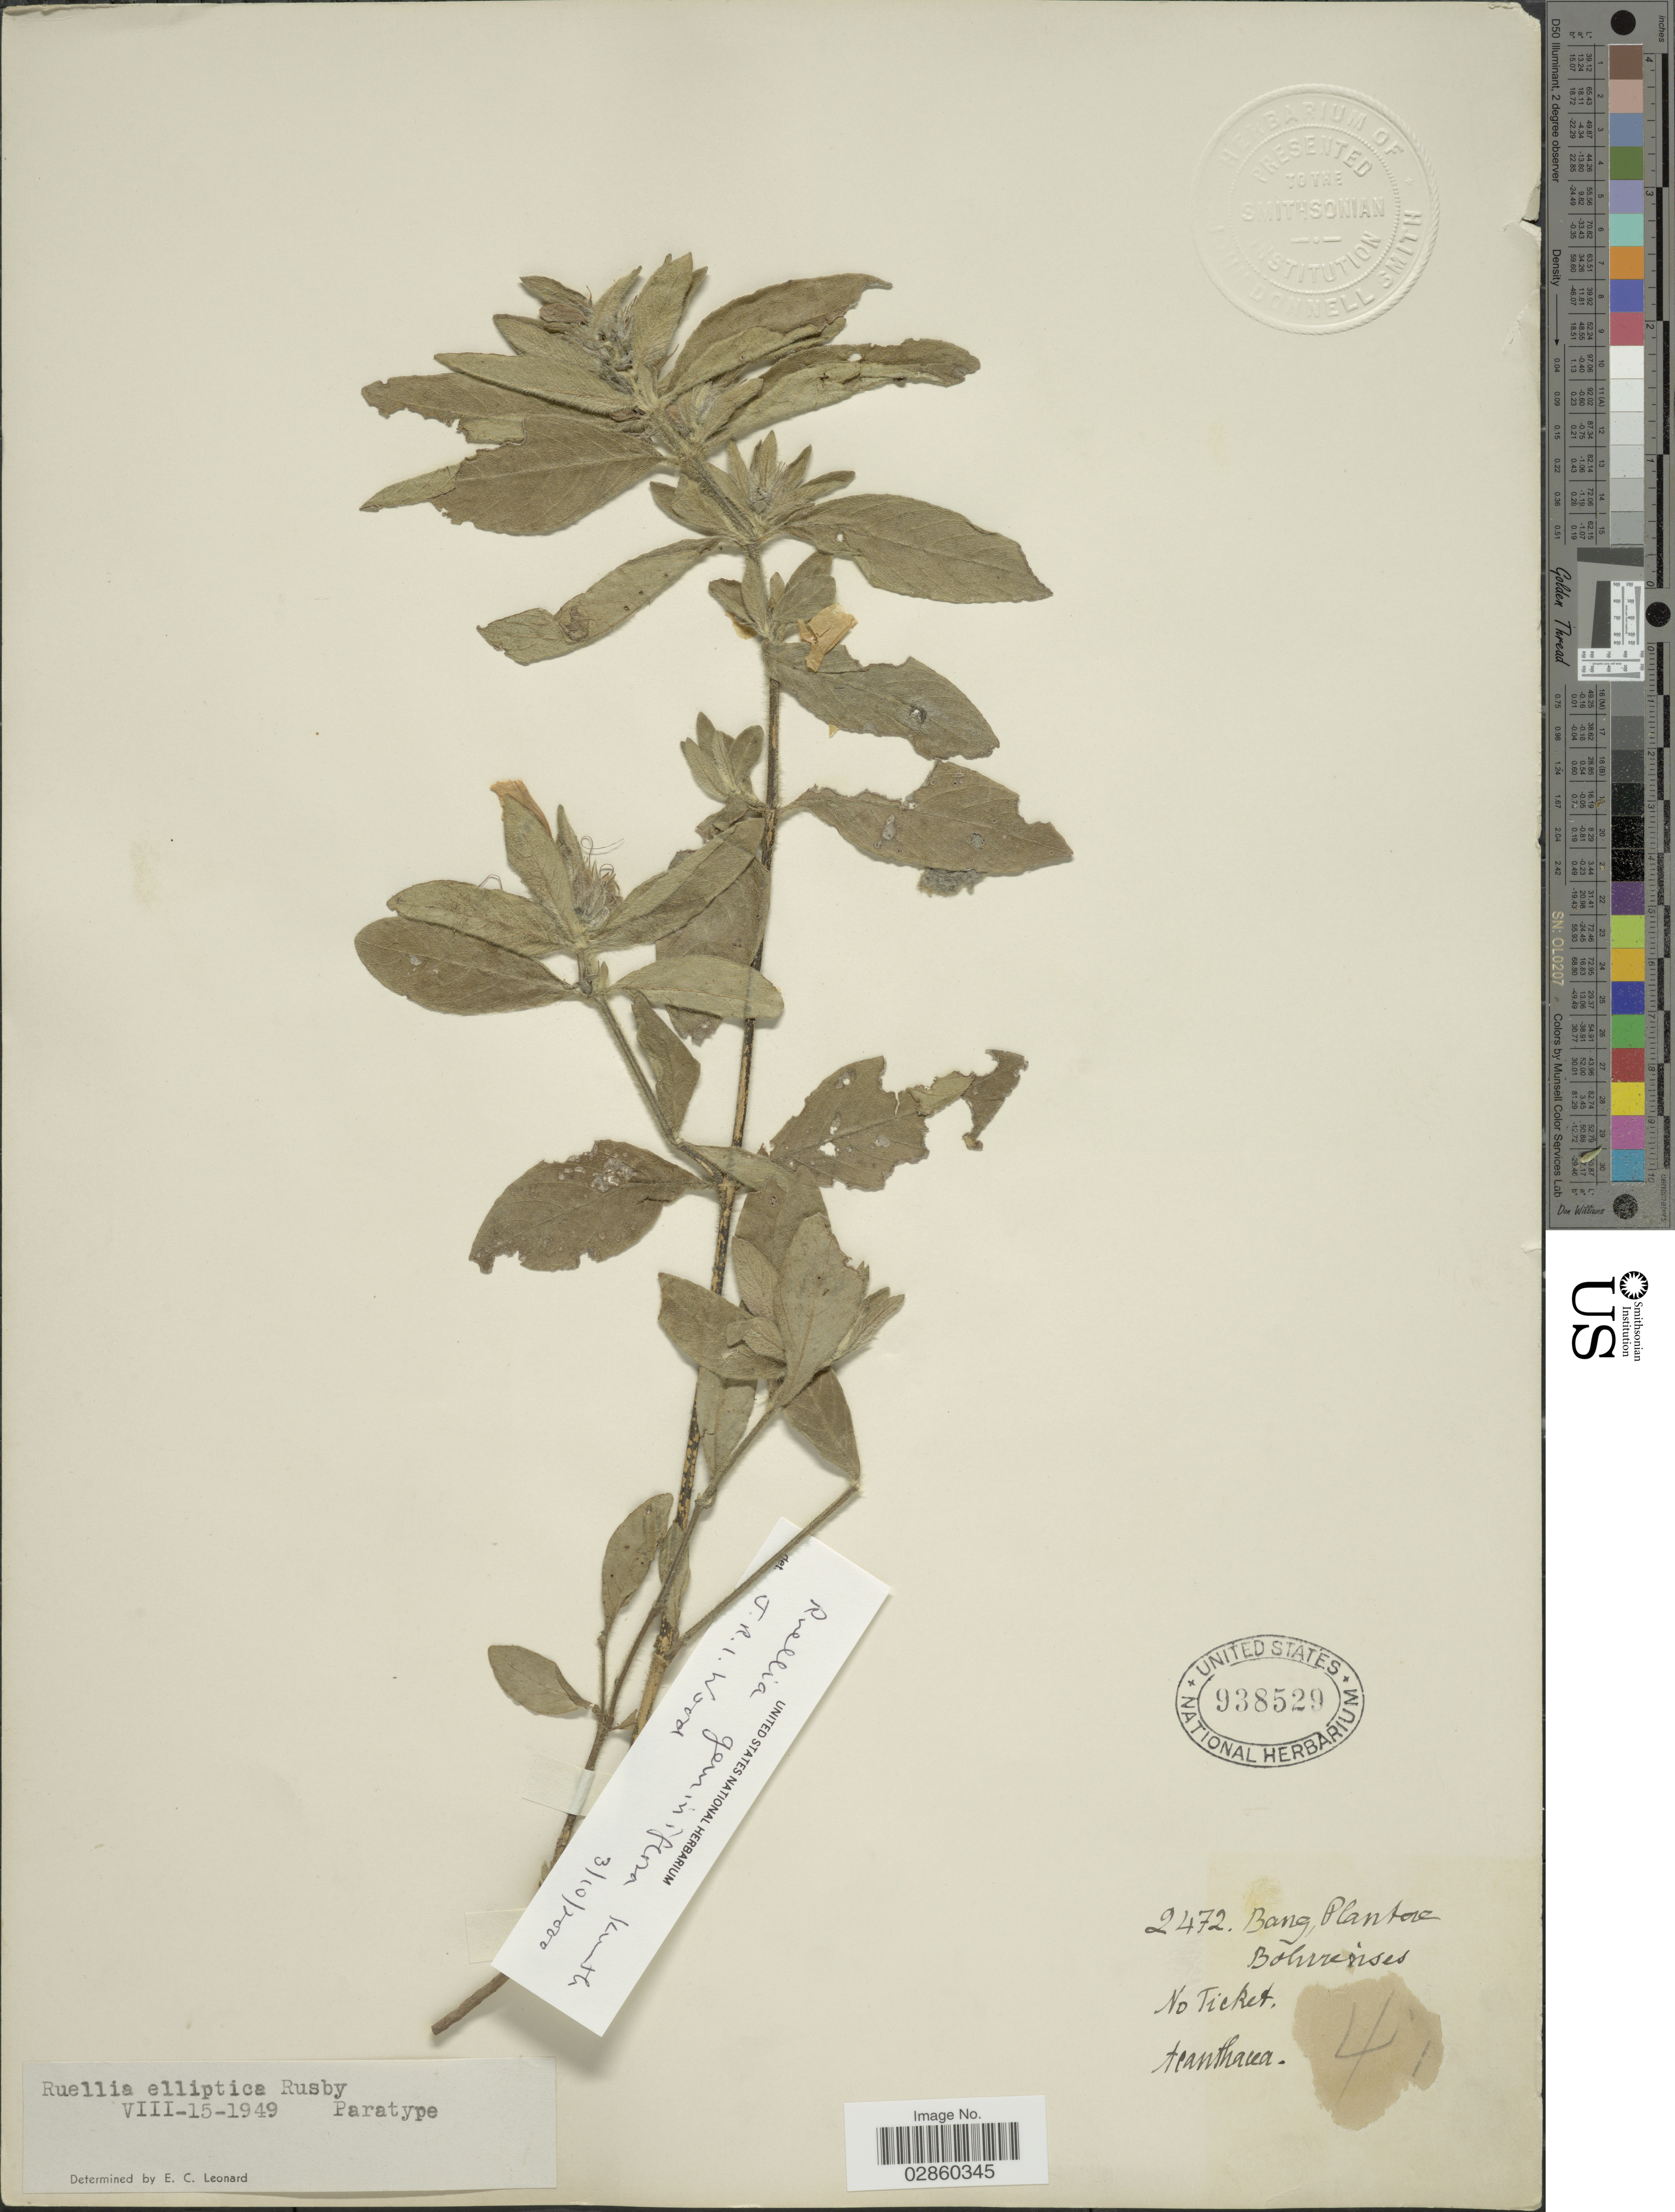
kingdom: Plantae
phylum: Tracheophyta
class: Magnoliopsida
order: Lamiales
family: Acanthaceae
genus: Ruellia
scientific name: Ruellia geminiflora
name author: Kunth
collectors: Bang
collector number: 2472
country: Bolivia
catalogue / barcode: US 938529